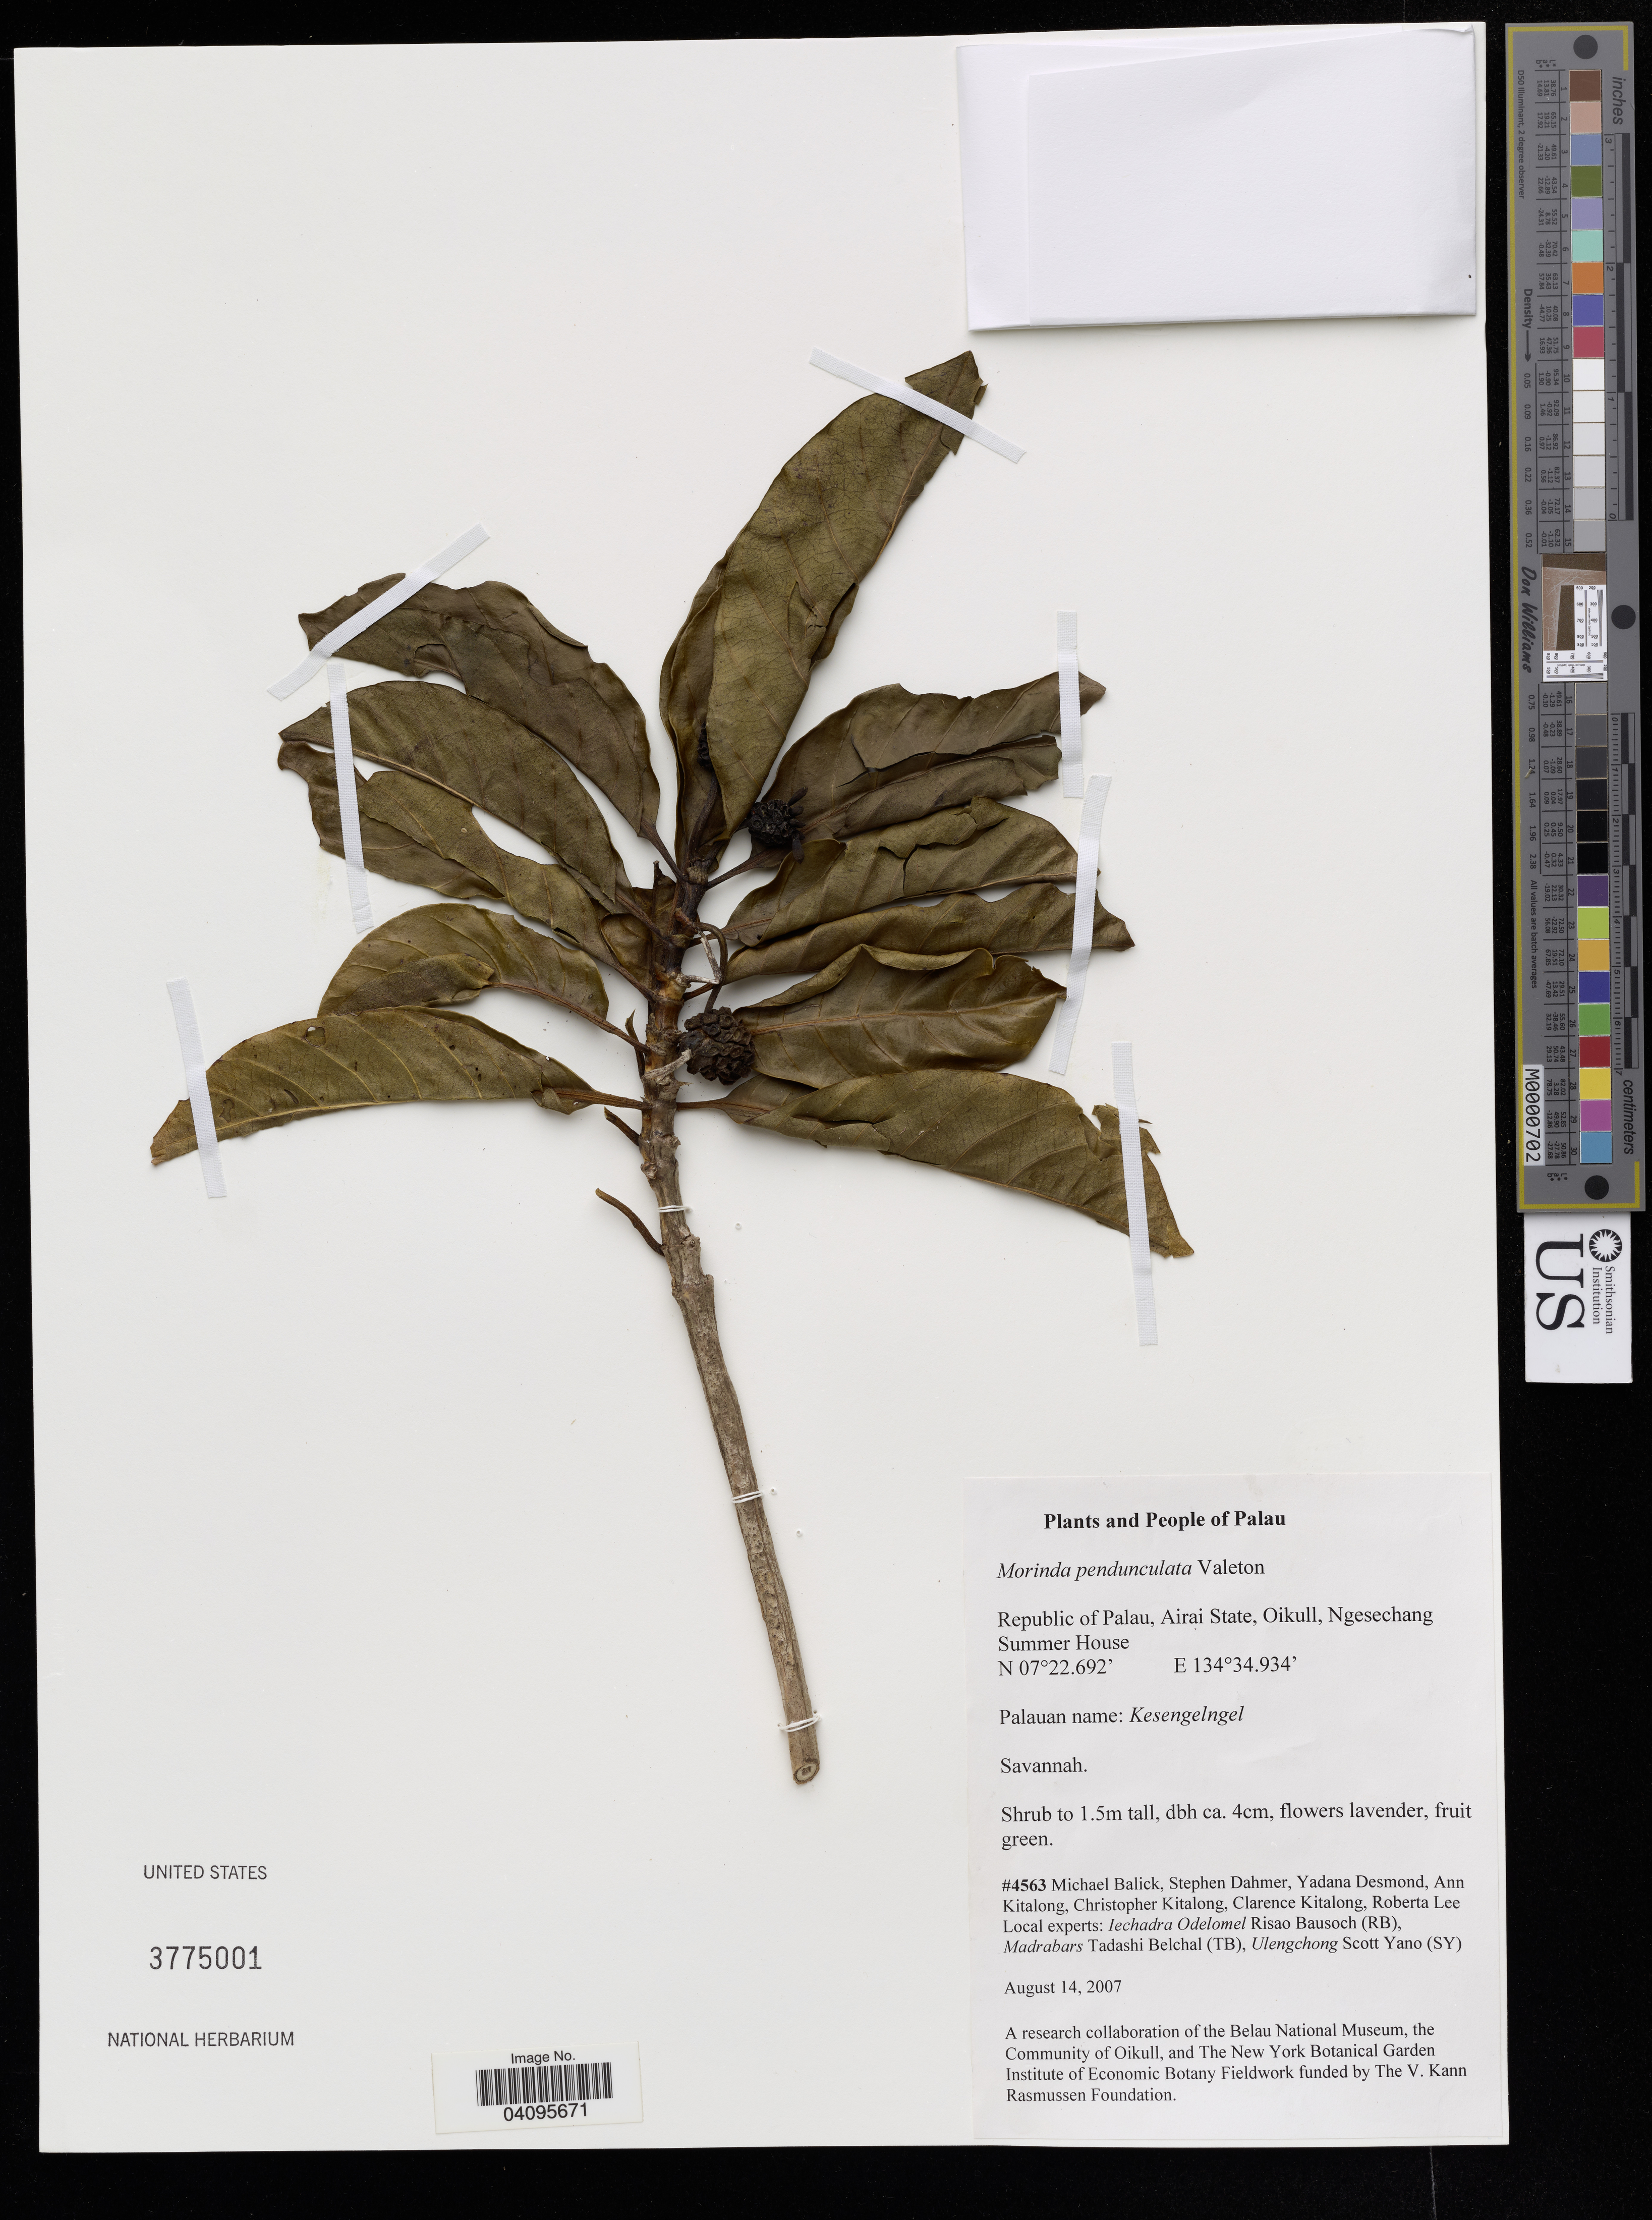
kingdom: Plantae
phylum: Tracheophyta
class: Magnoliopsida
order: Gentianales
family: Rubiaceae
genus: Morinda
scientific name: Morinda pedunculata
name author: Valeton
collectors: M. J. Balick, S. Dahmer, Y. Desmond & A. Kitalong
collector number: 4563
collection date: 2007-08-14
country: Belau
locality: Republic of Palau, Airai State, Oikull, Ngesechang Summer House.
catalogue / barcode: US 3775001